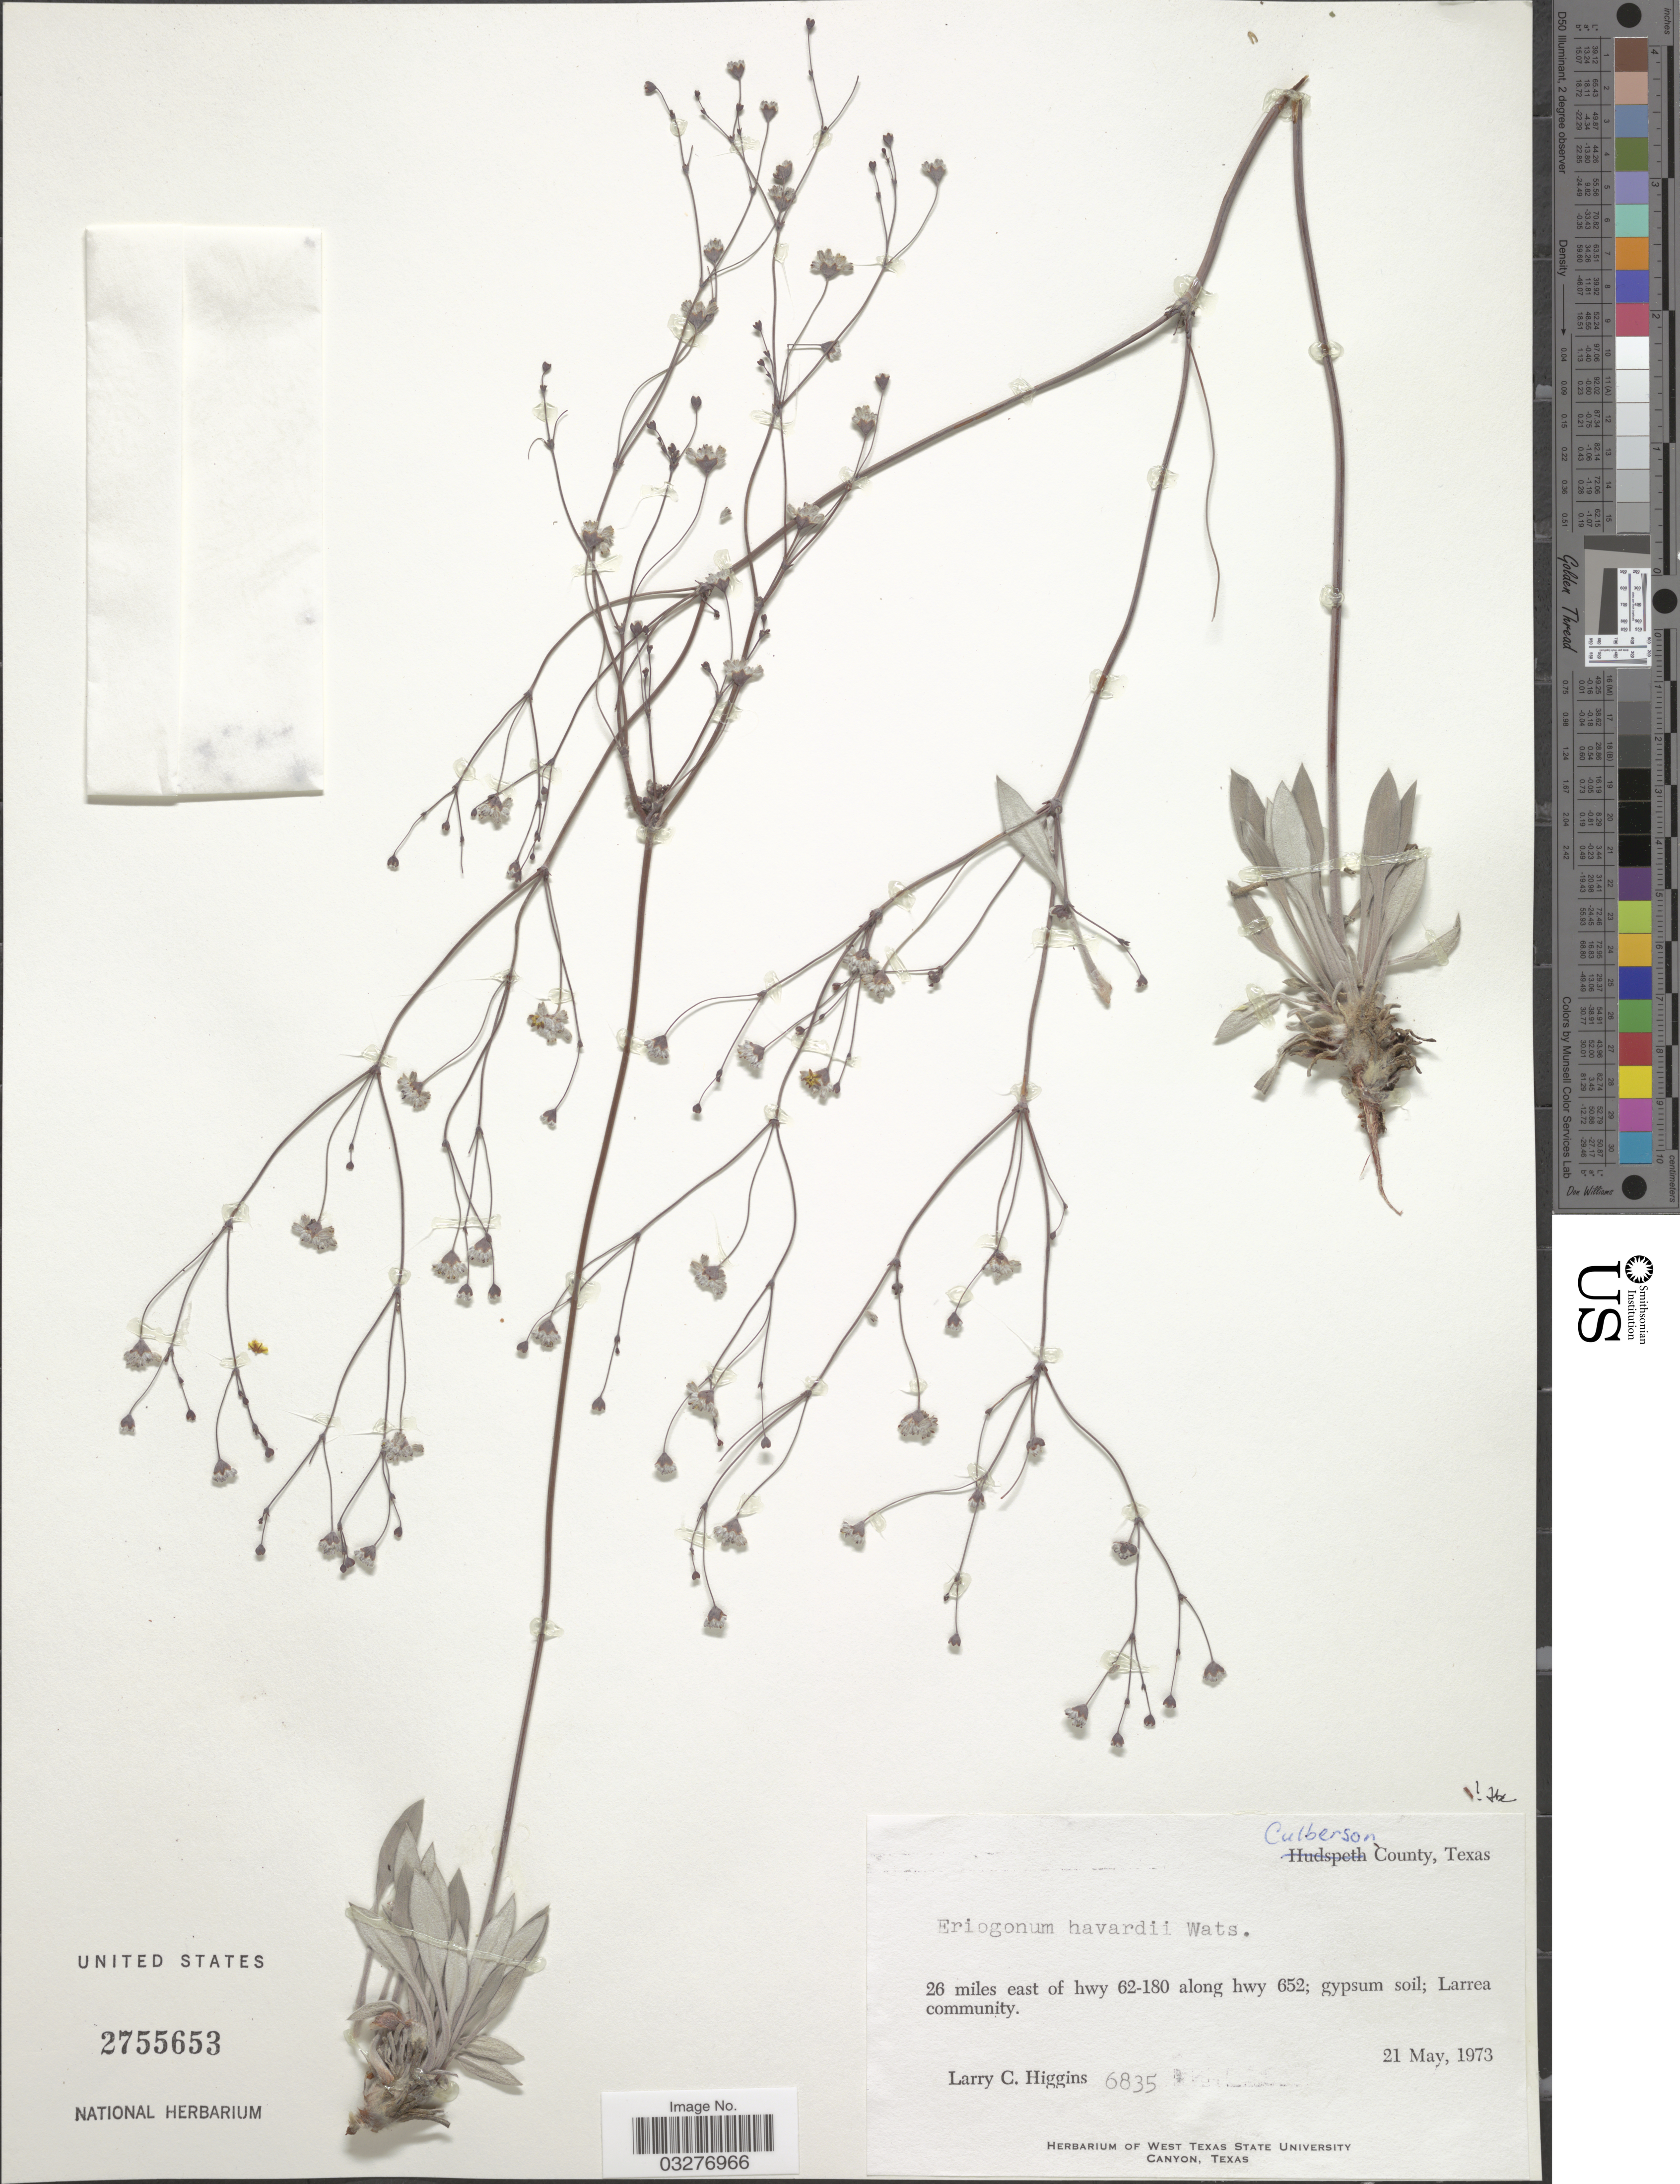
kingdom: Plantae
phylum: Tracheophyta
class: Magnoliopsida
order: Caryophyllales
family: Polygonaceae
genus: Eriogonum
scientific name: Eriogonum havardii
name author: S. Watson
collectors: L. Higgins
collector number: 6835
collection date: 1973-05-21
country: United States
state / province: Texas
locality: Culberson County, 26 miles east of hwy 62-180 along hwy 652.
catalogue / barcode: US 2755653